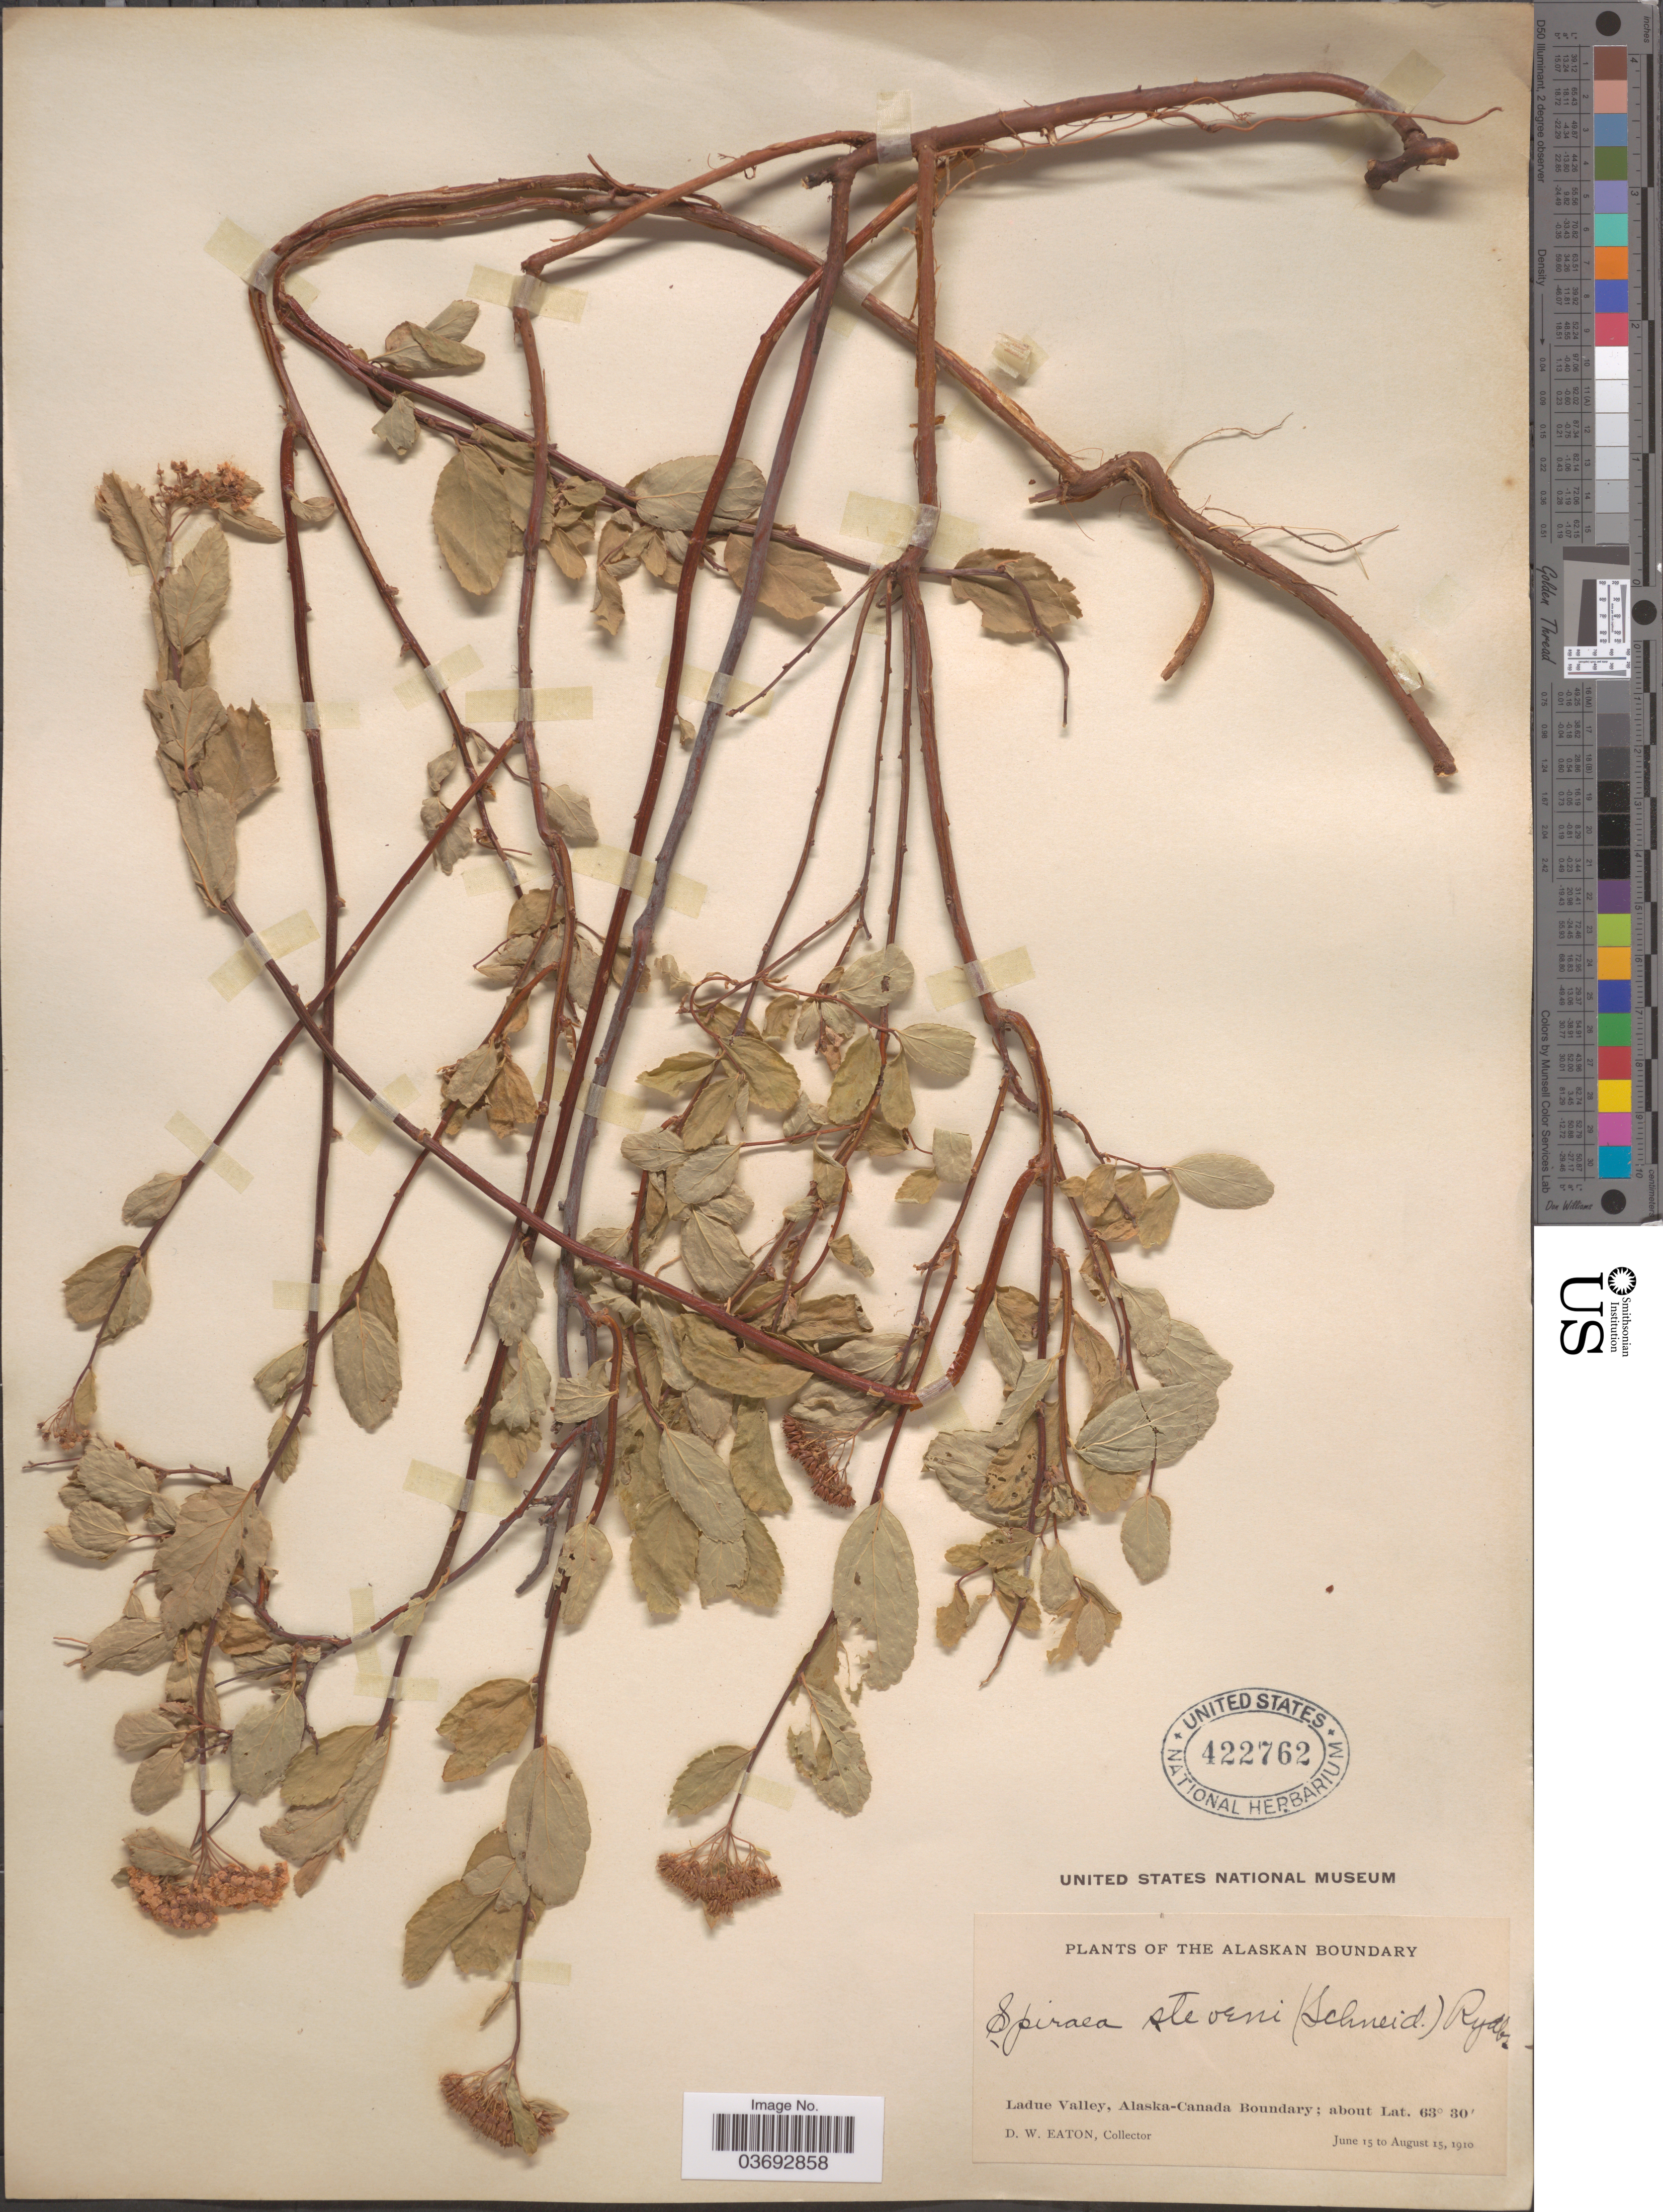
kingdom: Plantae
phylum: Tracheophyta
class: Magnoliopsida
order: Rosales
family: Rosaceae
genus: Spiraea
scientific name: Spiraea stevenii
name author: (C.K. Schneid.) Rydb.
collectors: D. Eaton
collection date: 1910-06-15/1910-08-15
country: United States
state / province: Alaska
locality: The Alaskan Boundary. Ladue Valley, Alaska-Canada Boundary.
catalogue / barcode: US 422762